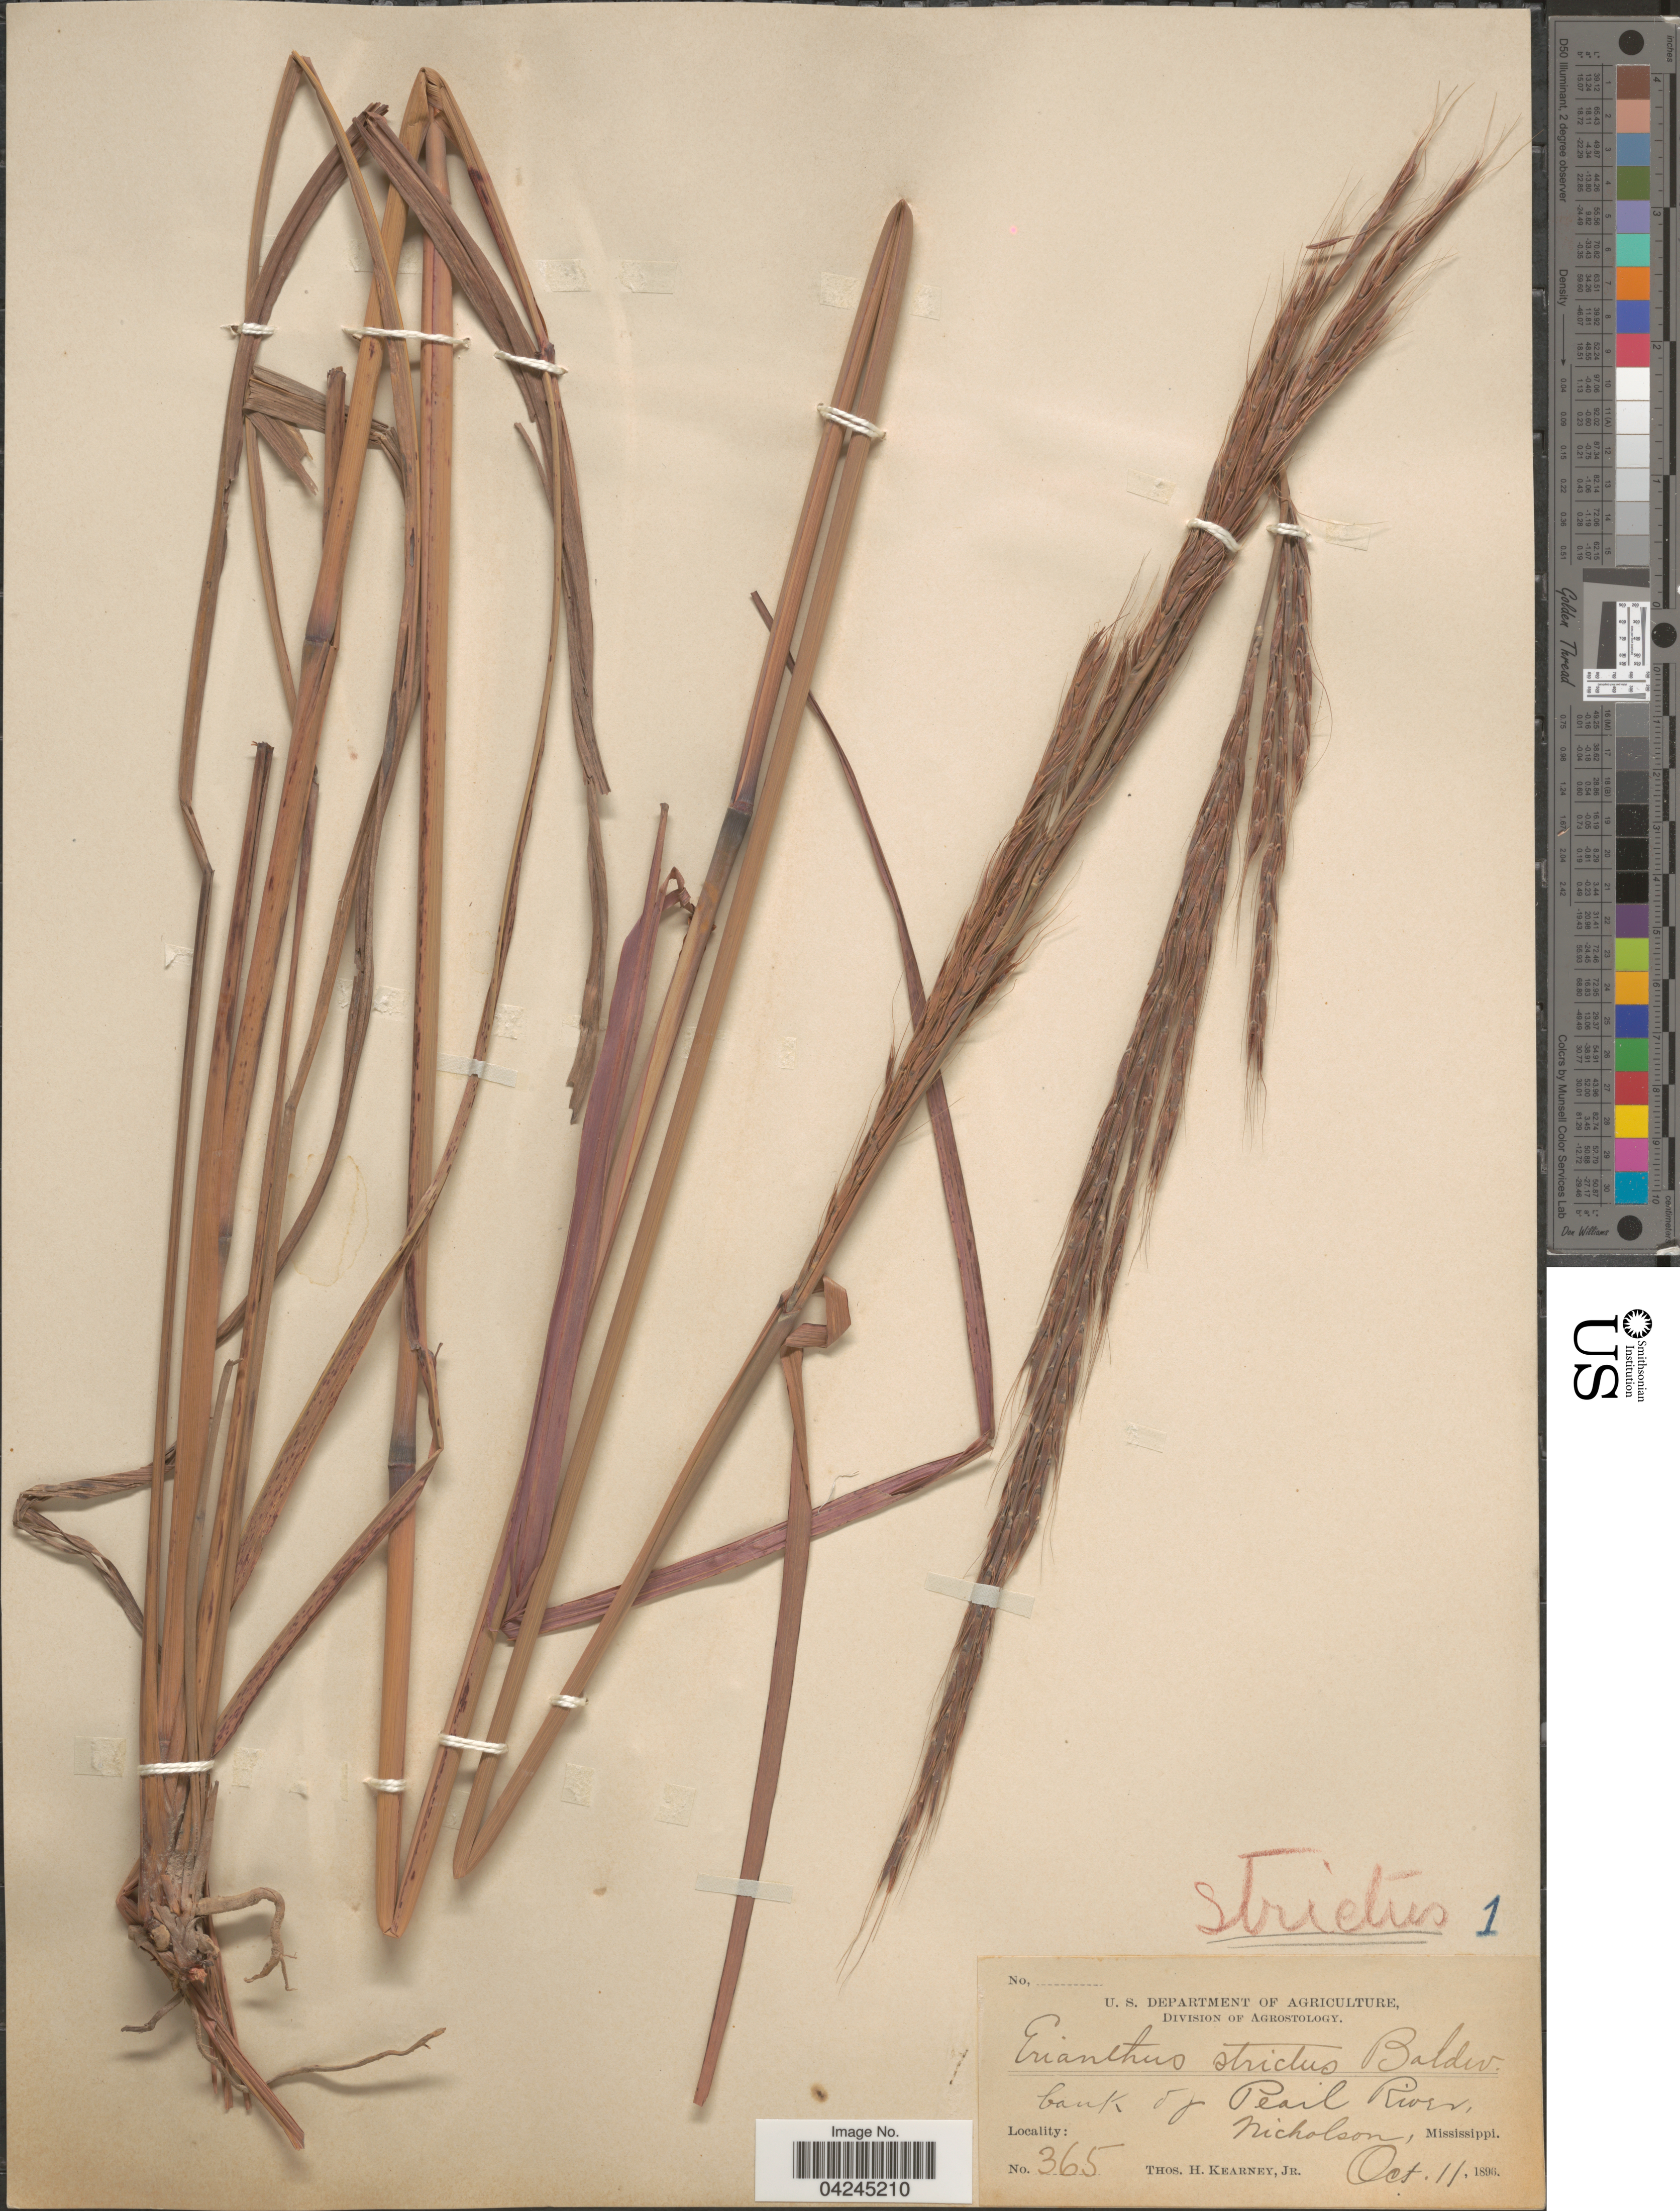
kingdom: Plantae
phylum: Tracheophyta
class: Liliopsida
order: Poales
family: Poaceae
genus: Erianthus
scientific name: Erianthus strictus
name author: Baldwin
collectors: T. H. Kearney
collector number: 365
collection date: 1896-10-11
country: United States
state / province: Mississippi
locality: Bank of Pearl River, Nicholson.